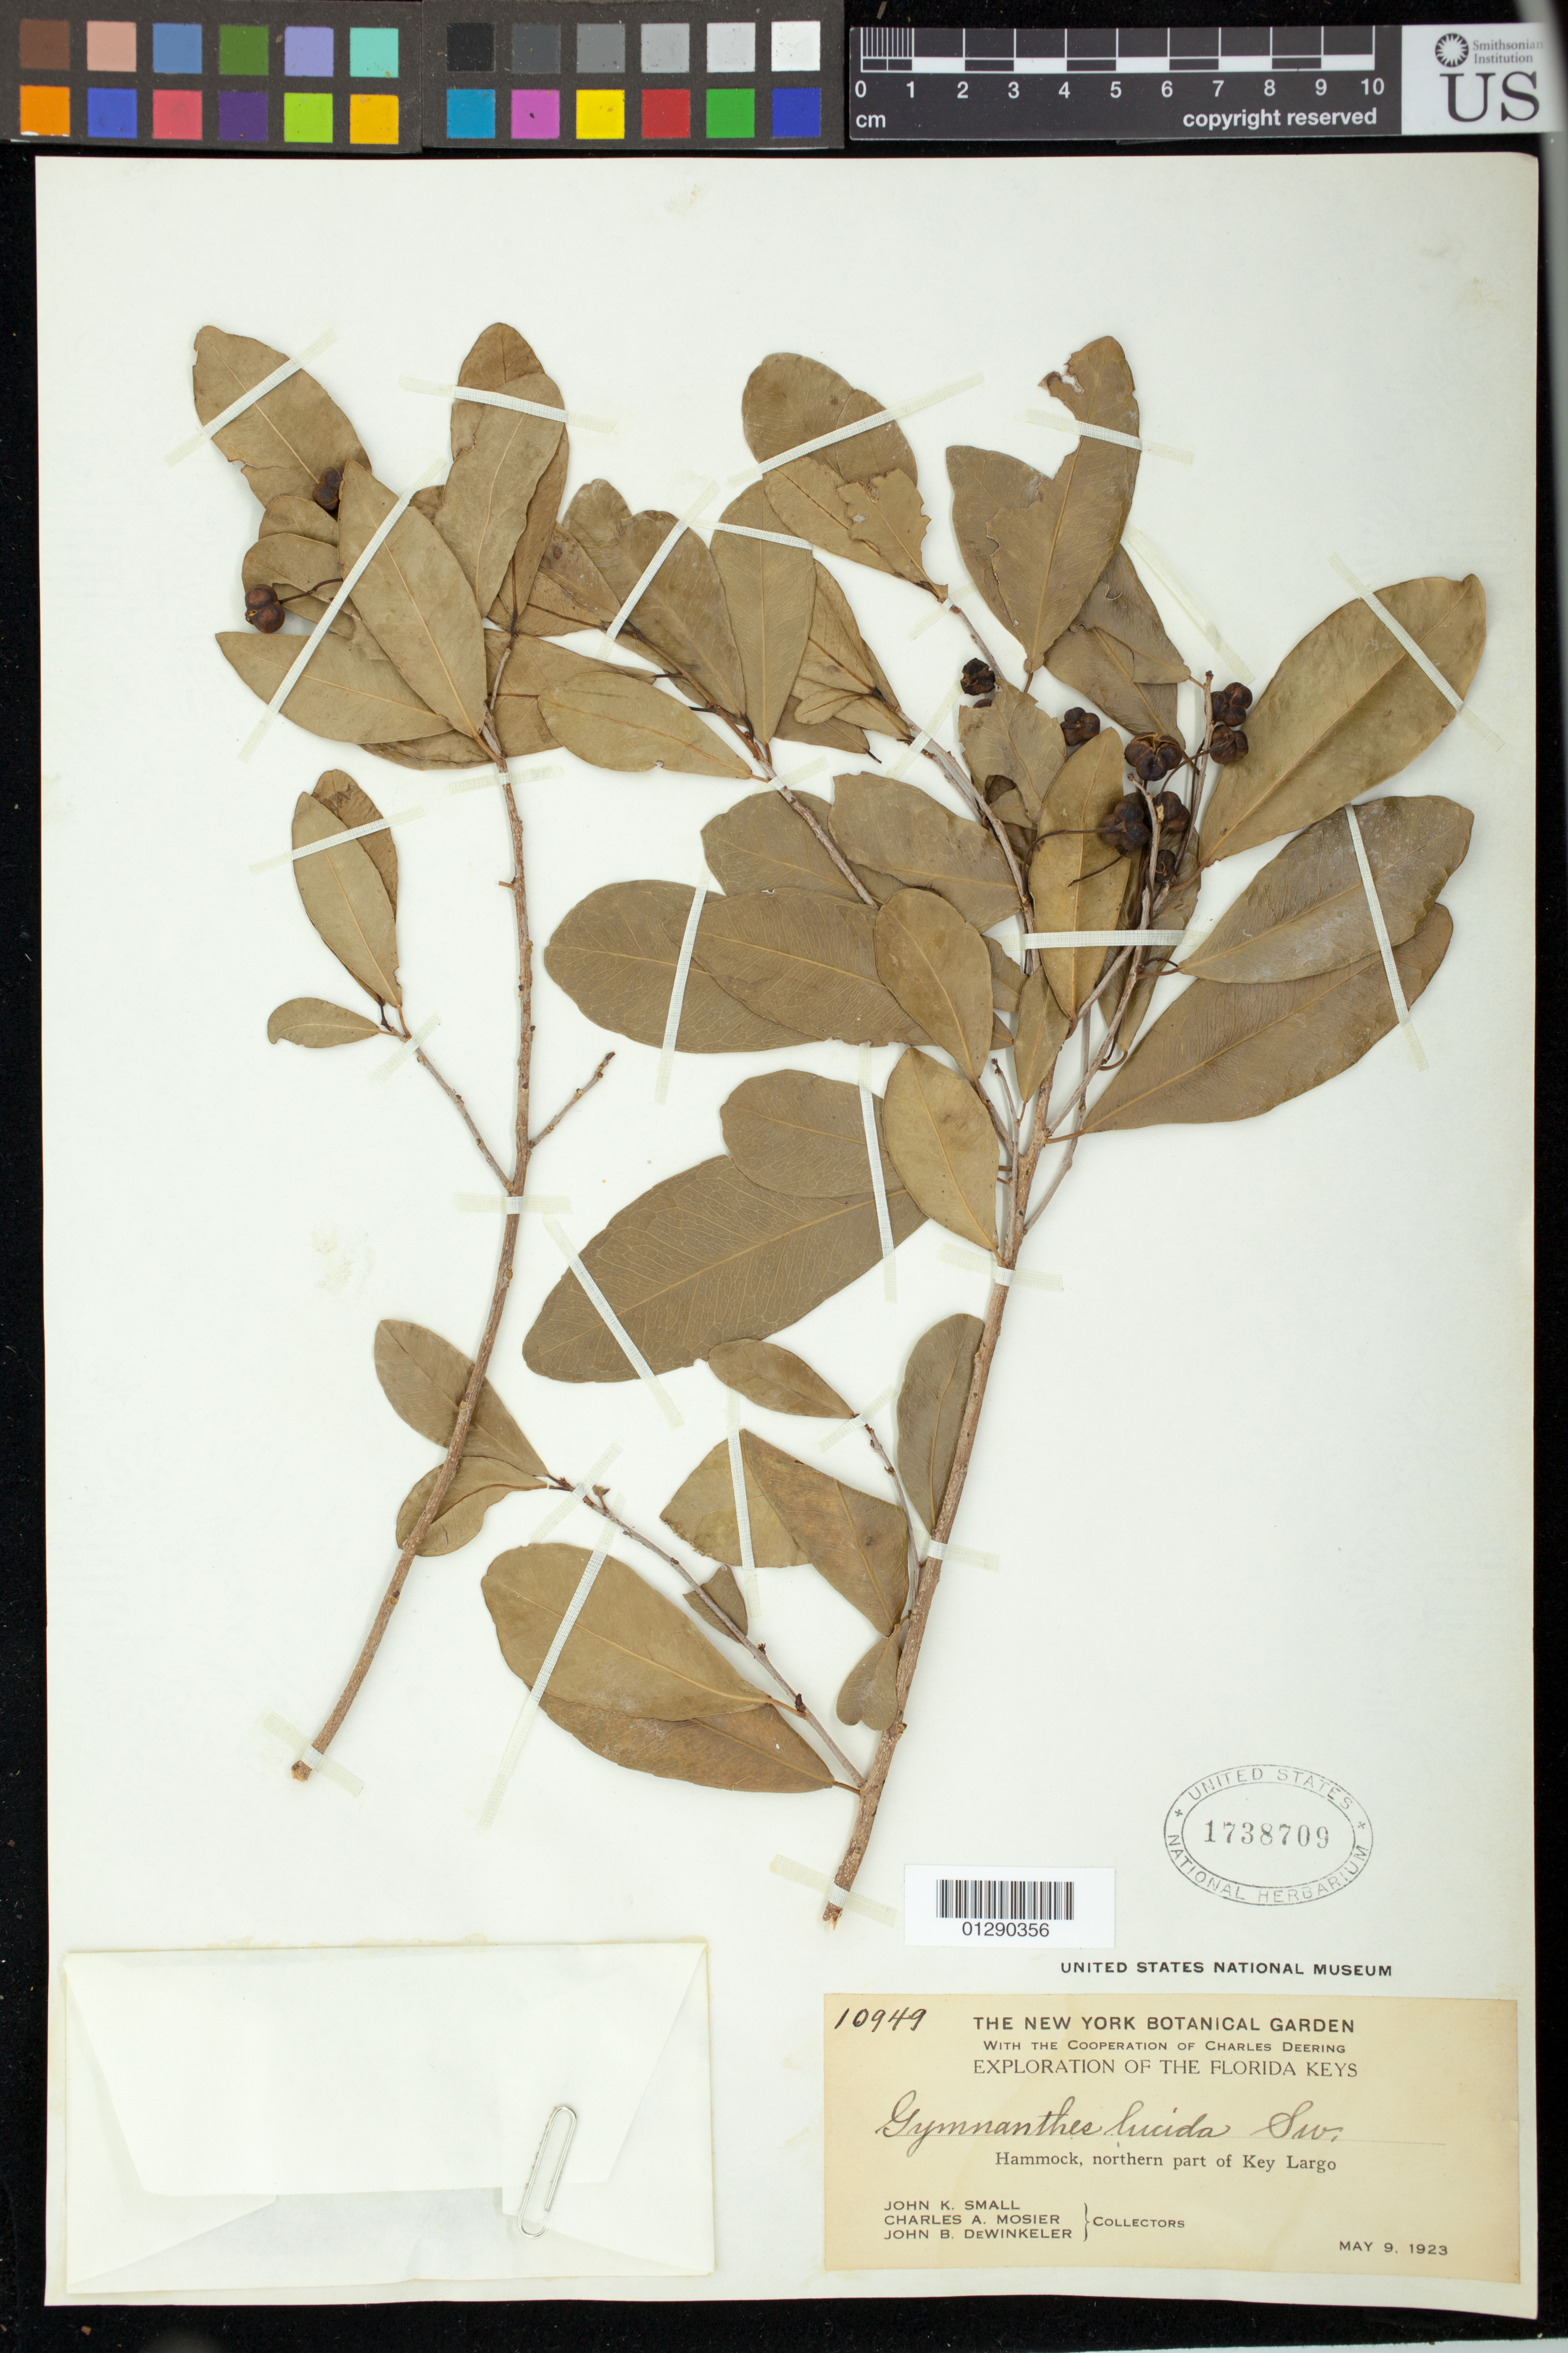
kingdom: Plantae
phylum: Tracheophyta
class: Magnoliopsida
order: Malpighiales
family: Euphorbiaceae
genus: Gymnanthes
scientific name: Gymnanthes lucida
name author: Sw.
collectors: J. K. Small, C. A. Mosier & J. B. Dewinkeler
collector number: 10949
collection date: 1923-05-09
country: United States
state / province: Florida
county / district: Monroe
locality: Hammock, northern part of Key Largo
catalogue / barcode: US 1738709